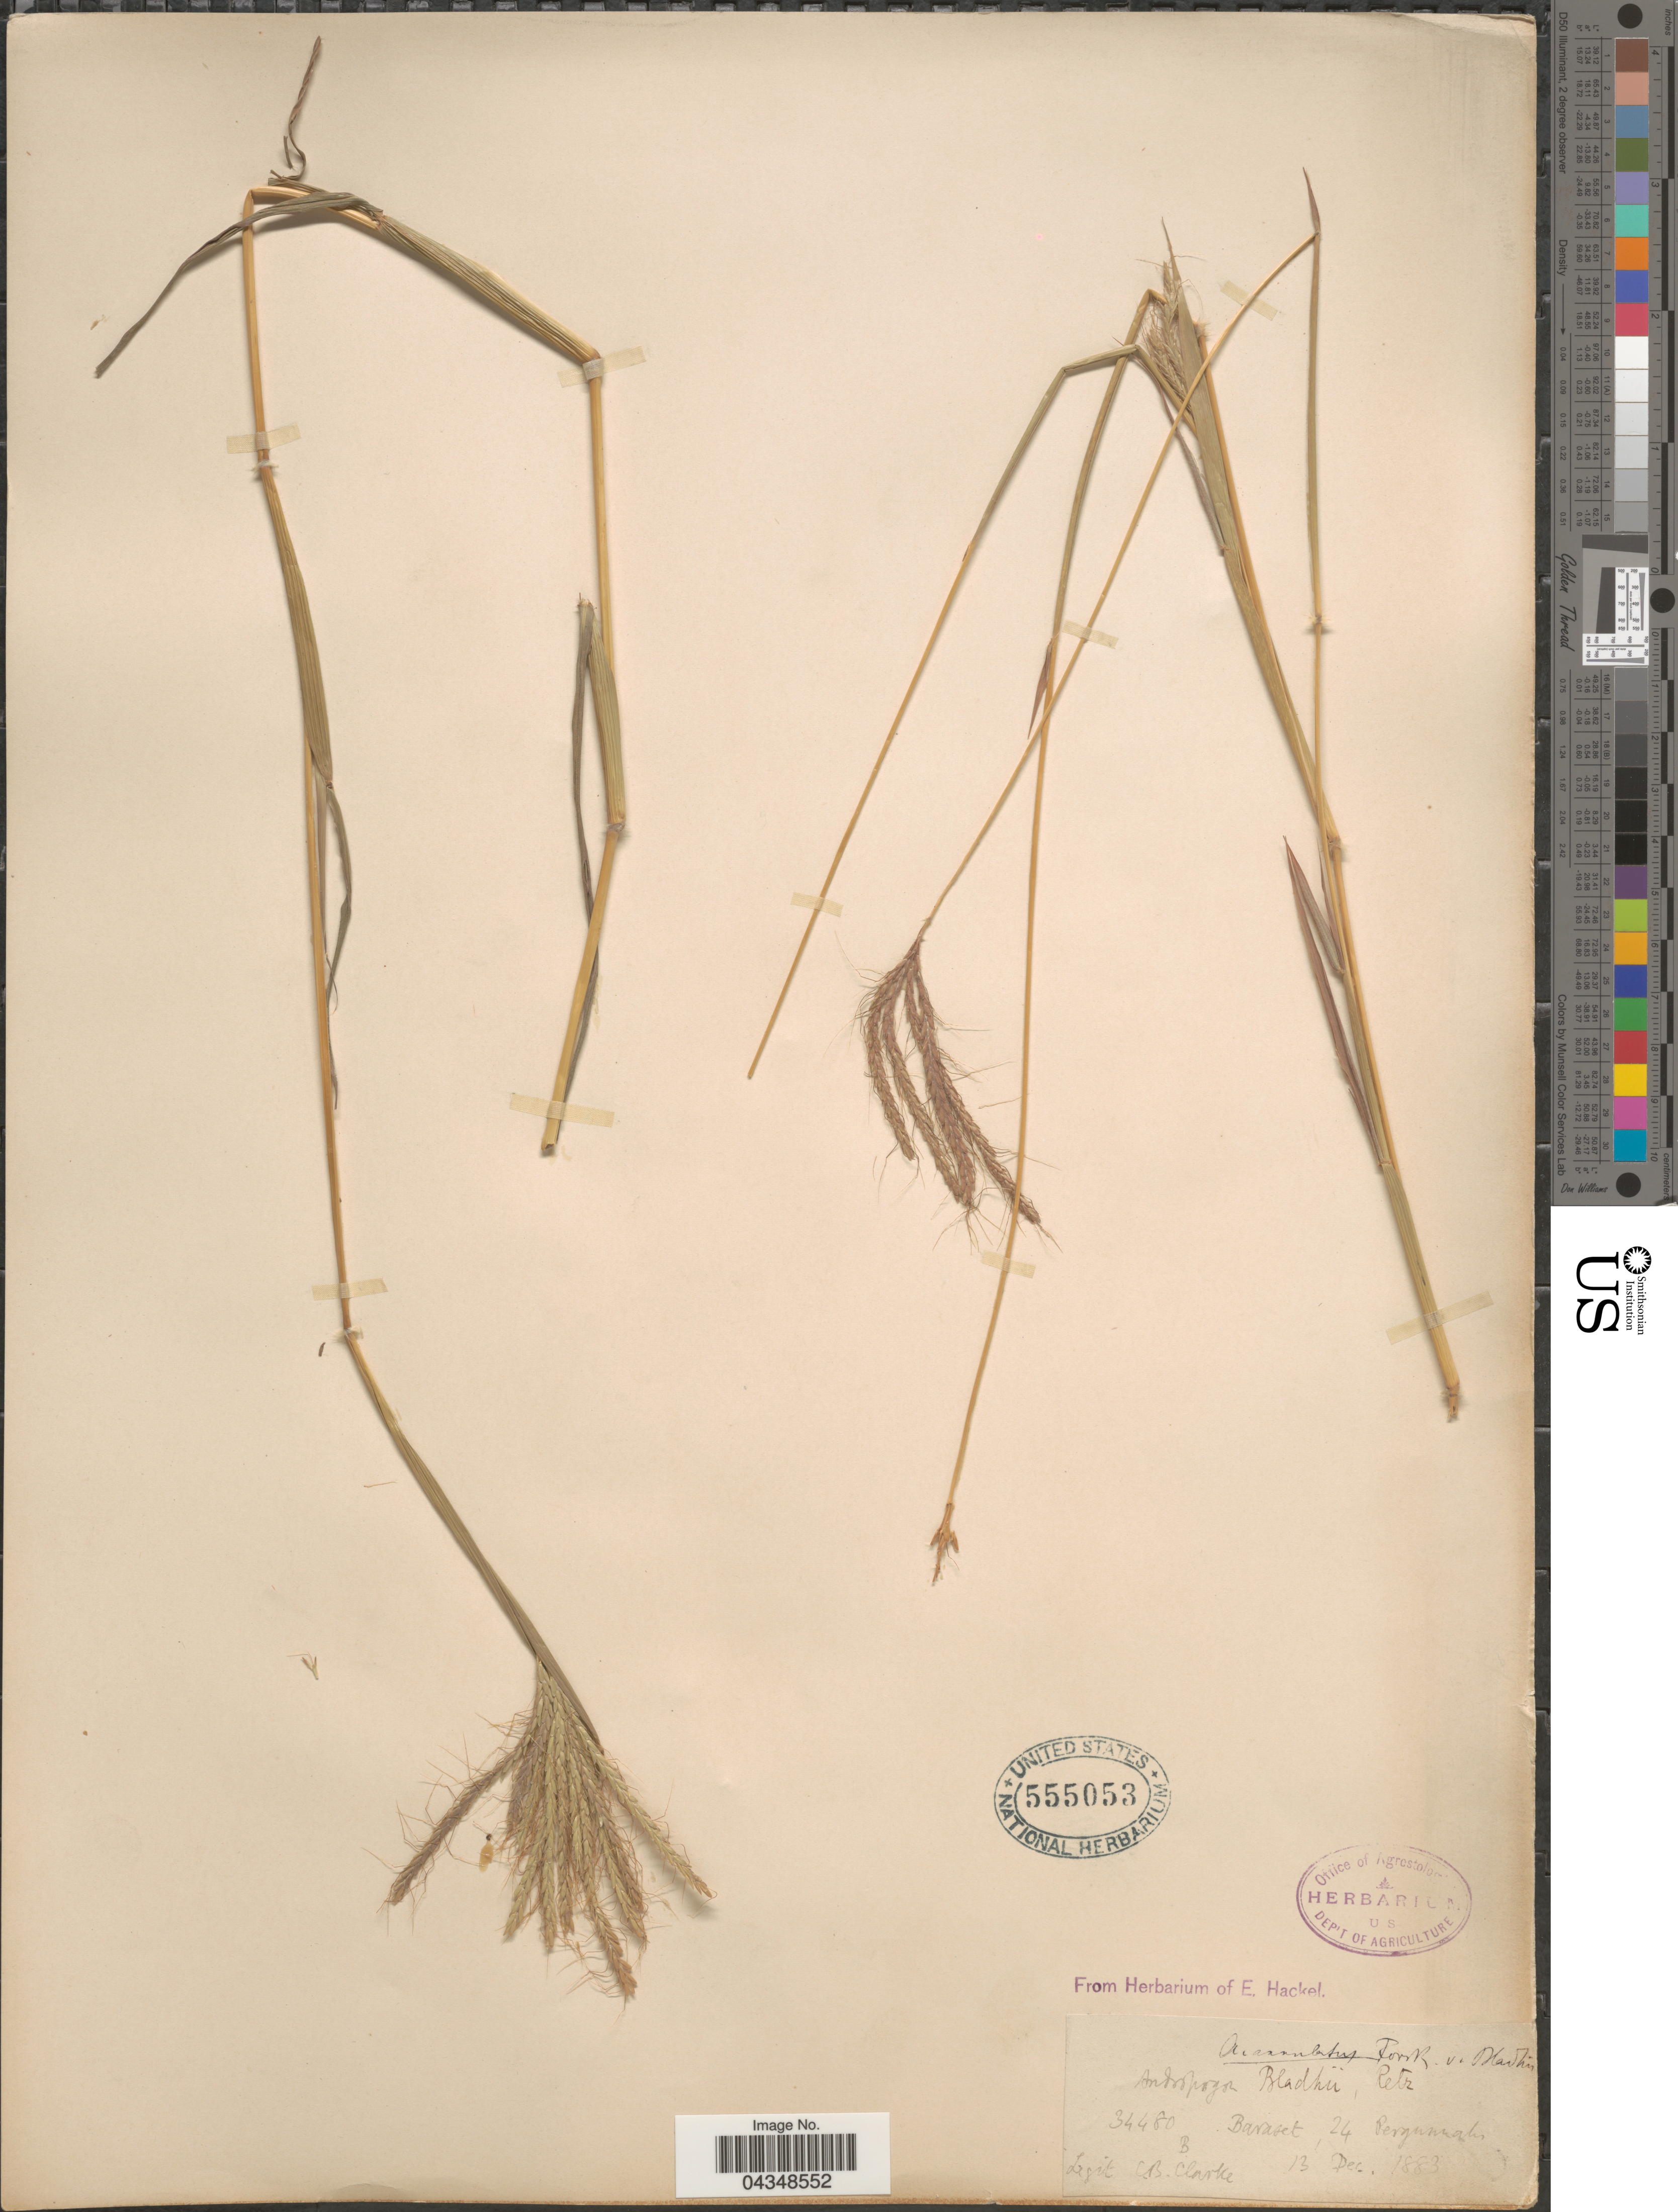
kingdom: Plantae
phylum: Tracheophyta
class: Liliopsida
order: Poales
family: Poaceae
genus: Bothriochloa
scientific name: Bothriochloa bladhii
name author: (Retz.) S.T. Blake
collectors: C. B. Clarke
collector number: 34480B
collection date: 1883-12-13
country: India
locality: Baraset, 24 Pergunnahs.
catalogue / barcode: US 555053